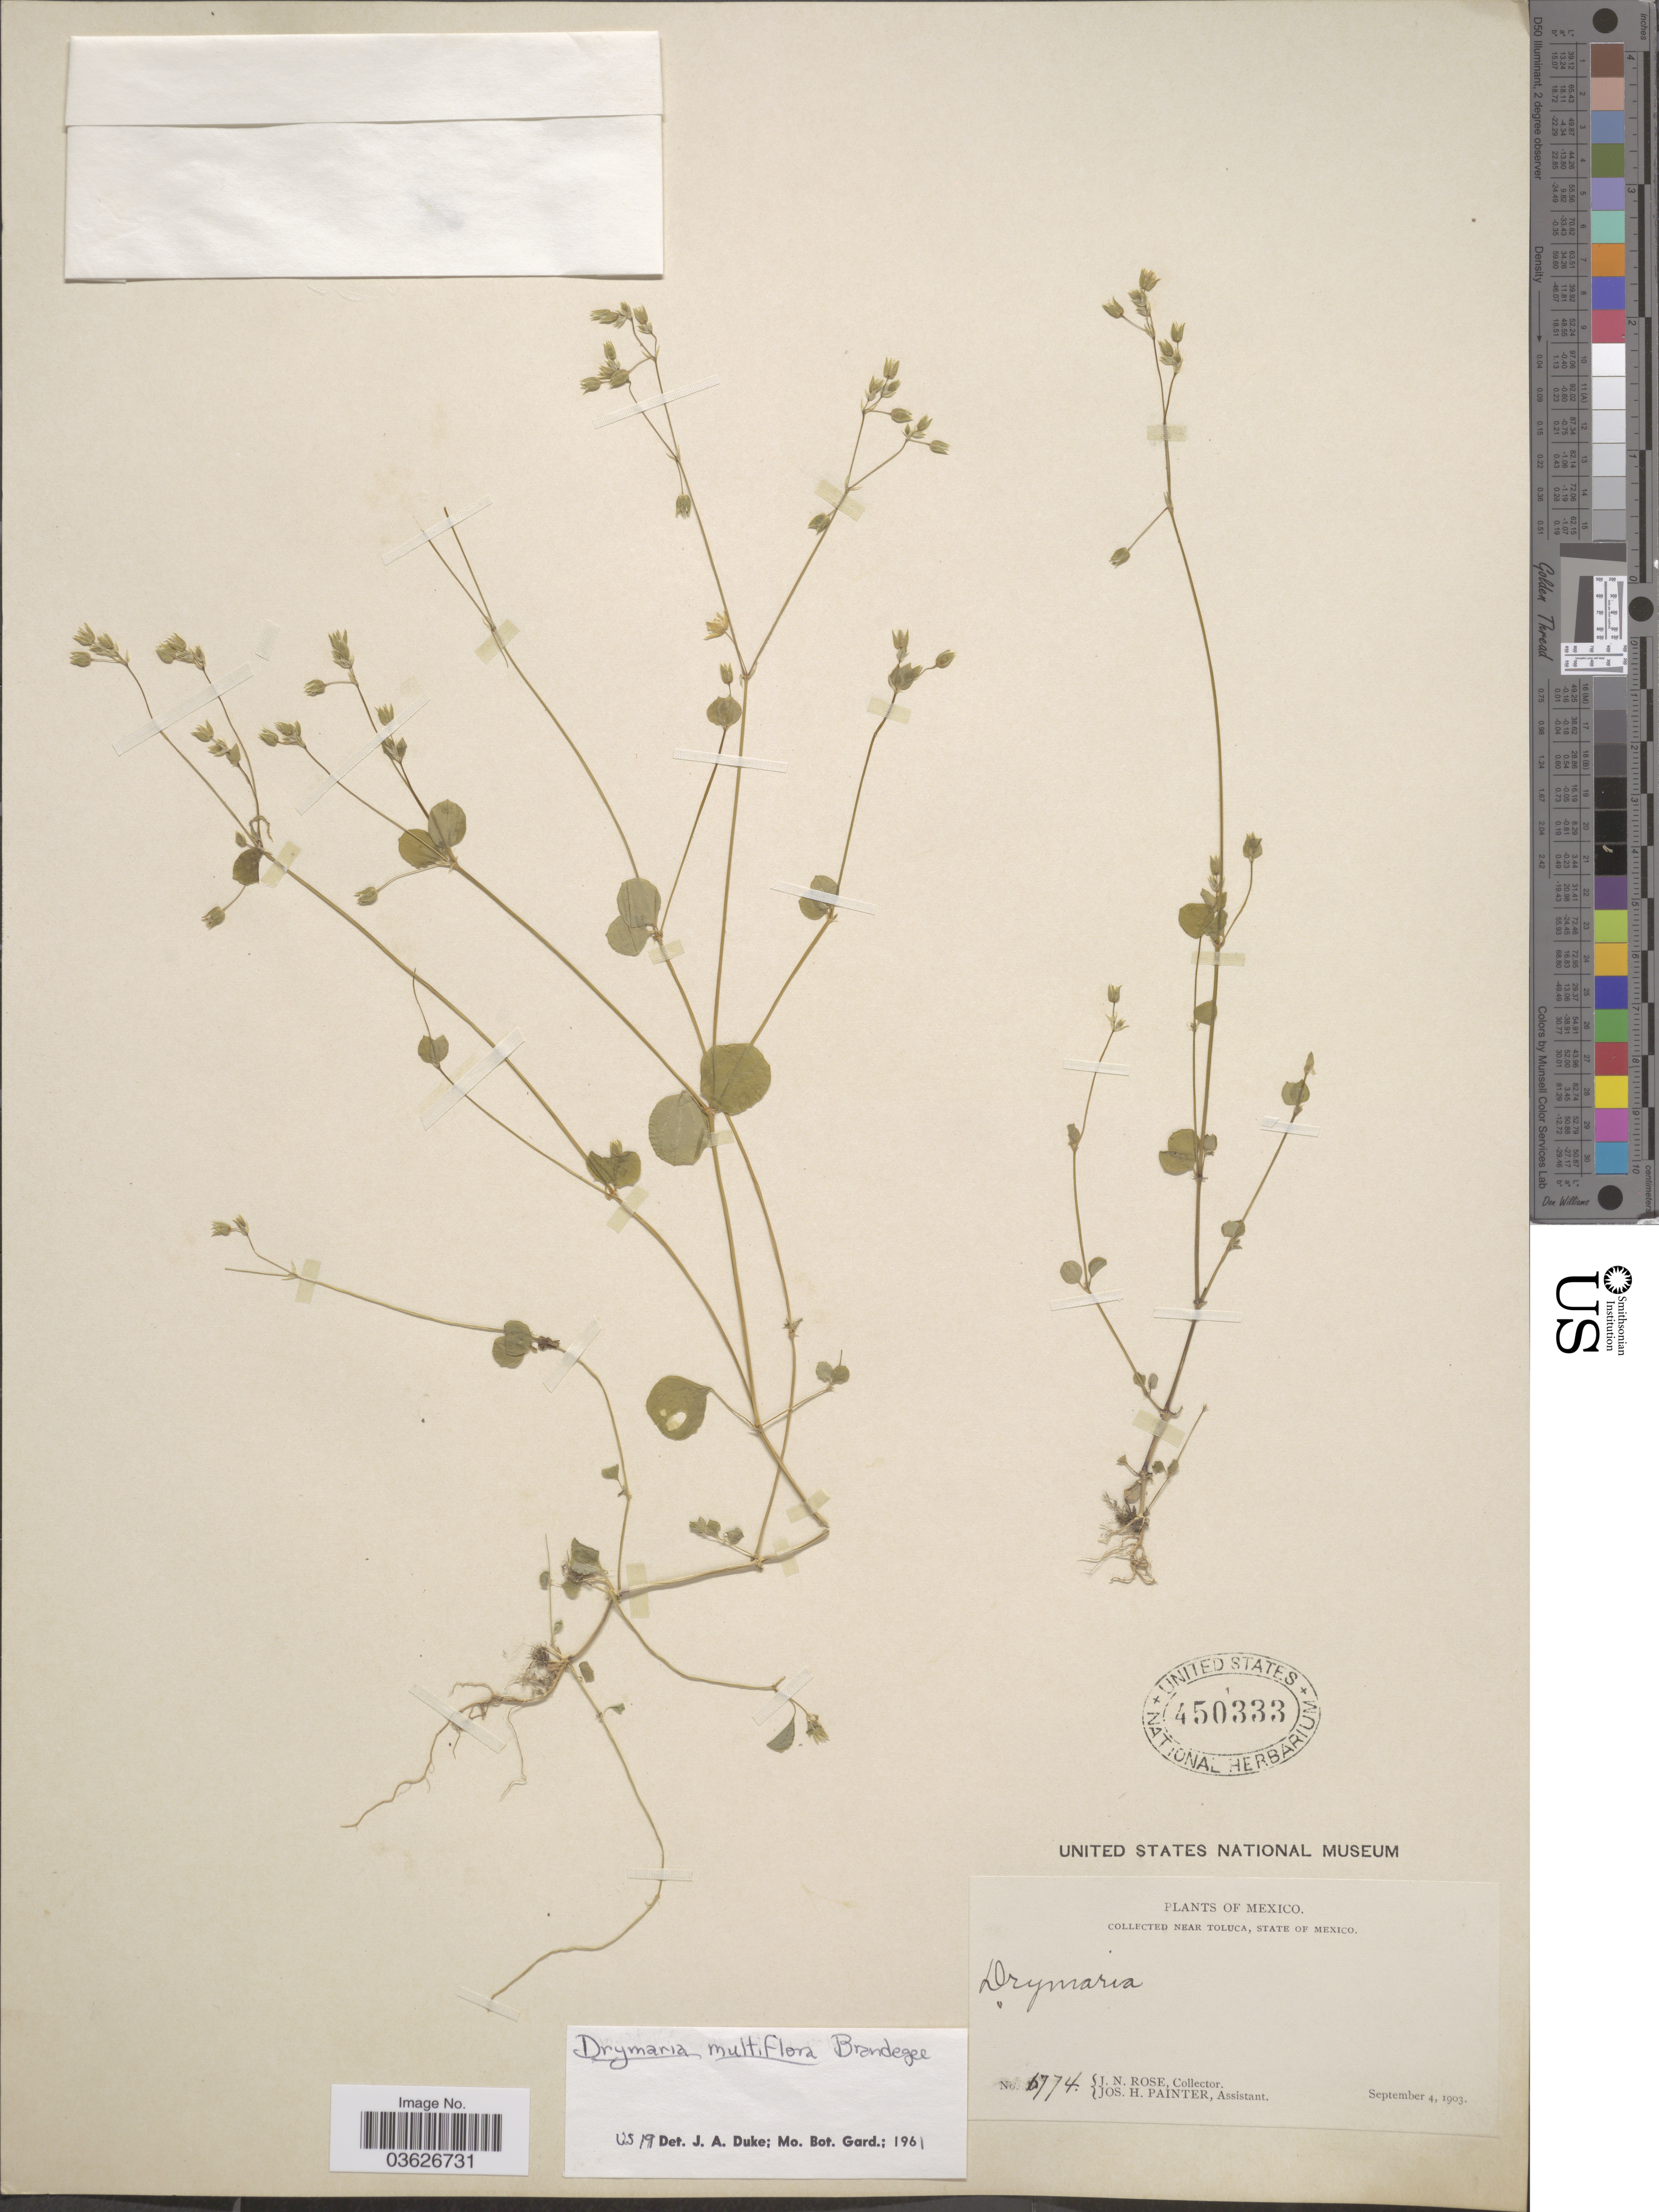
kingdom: Plantae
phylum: Tracheophyta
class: Magnoliopsida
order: Caryophyllales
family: Caryophyllaceae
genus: Drymaria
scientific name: Drymaria multiflora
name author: Brandegee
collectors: J. N. Rose & J. H. Painter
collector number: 6774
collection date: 1903-09-04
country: Mexico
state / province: México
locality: Near Toluca.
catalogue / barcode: US 450333